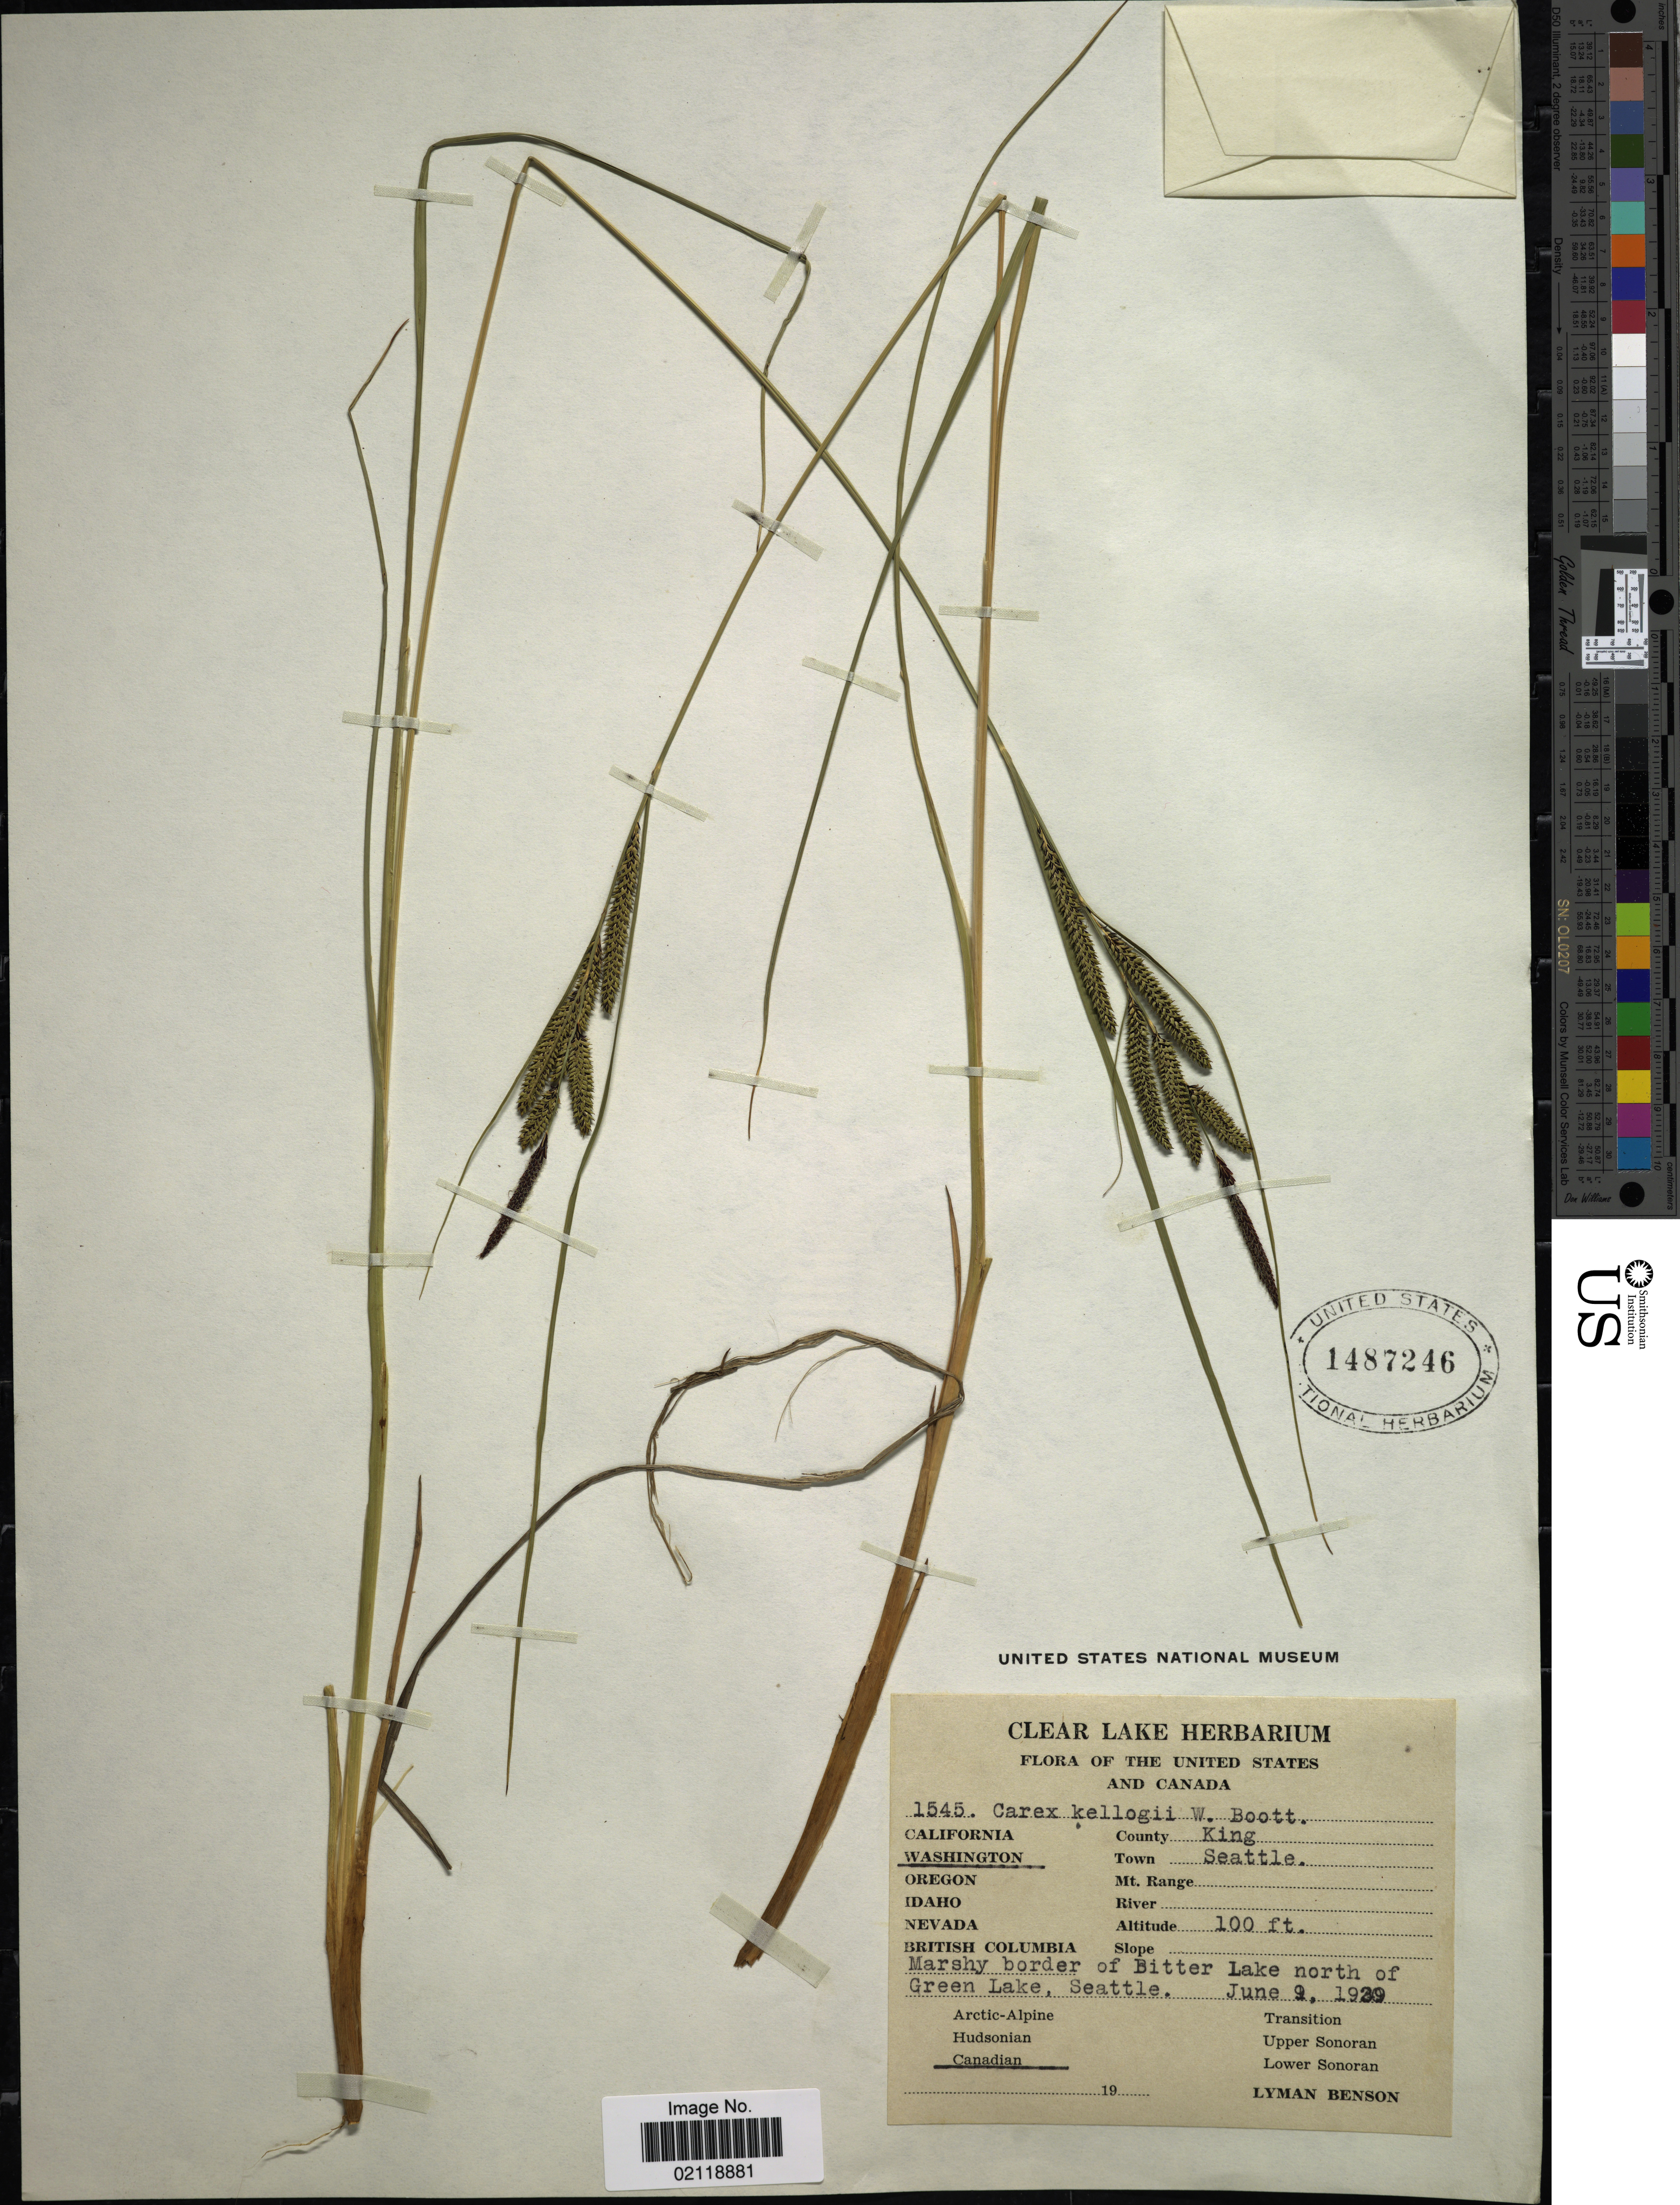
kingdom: Plantae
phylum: Tracheophyta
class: Liliopsida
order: Poales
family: Cyperaceae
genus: Carex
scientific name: Carex kelloggii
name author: W. Boott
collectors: L. D. Benson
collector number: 1545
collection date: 1929-06-09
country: United States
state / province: Washington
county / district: King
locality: County King, Town Seattle, marshy border of Bitter Lake north of Green Lake.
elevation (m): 30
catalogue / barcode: US 1487246